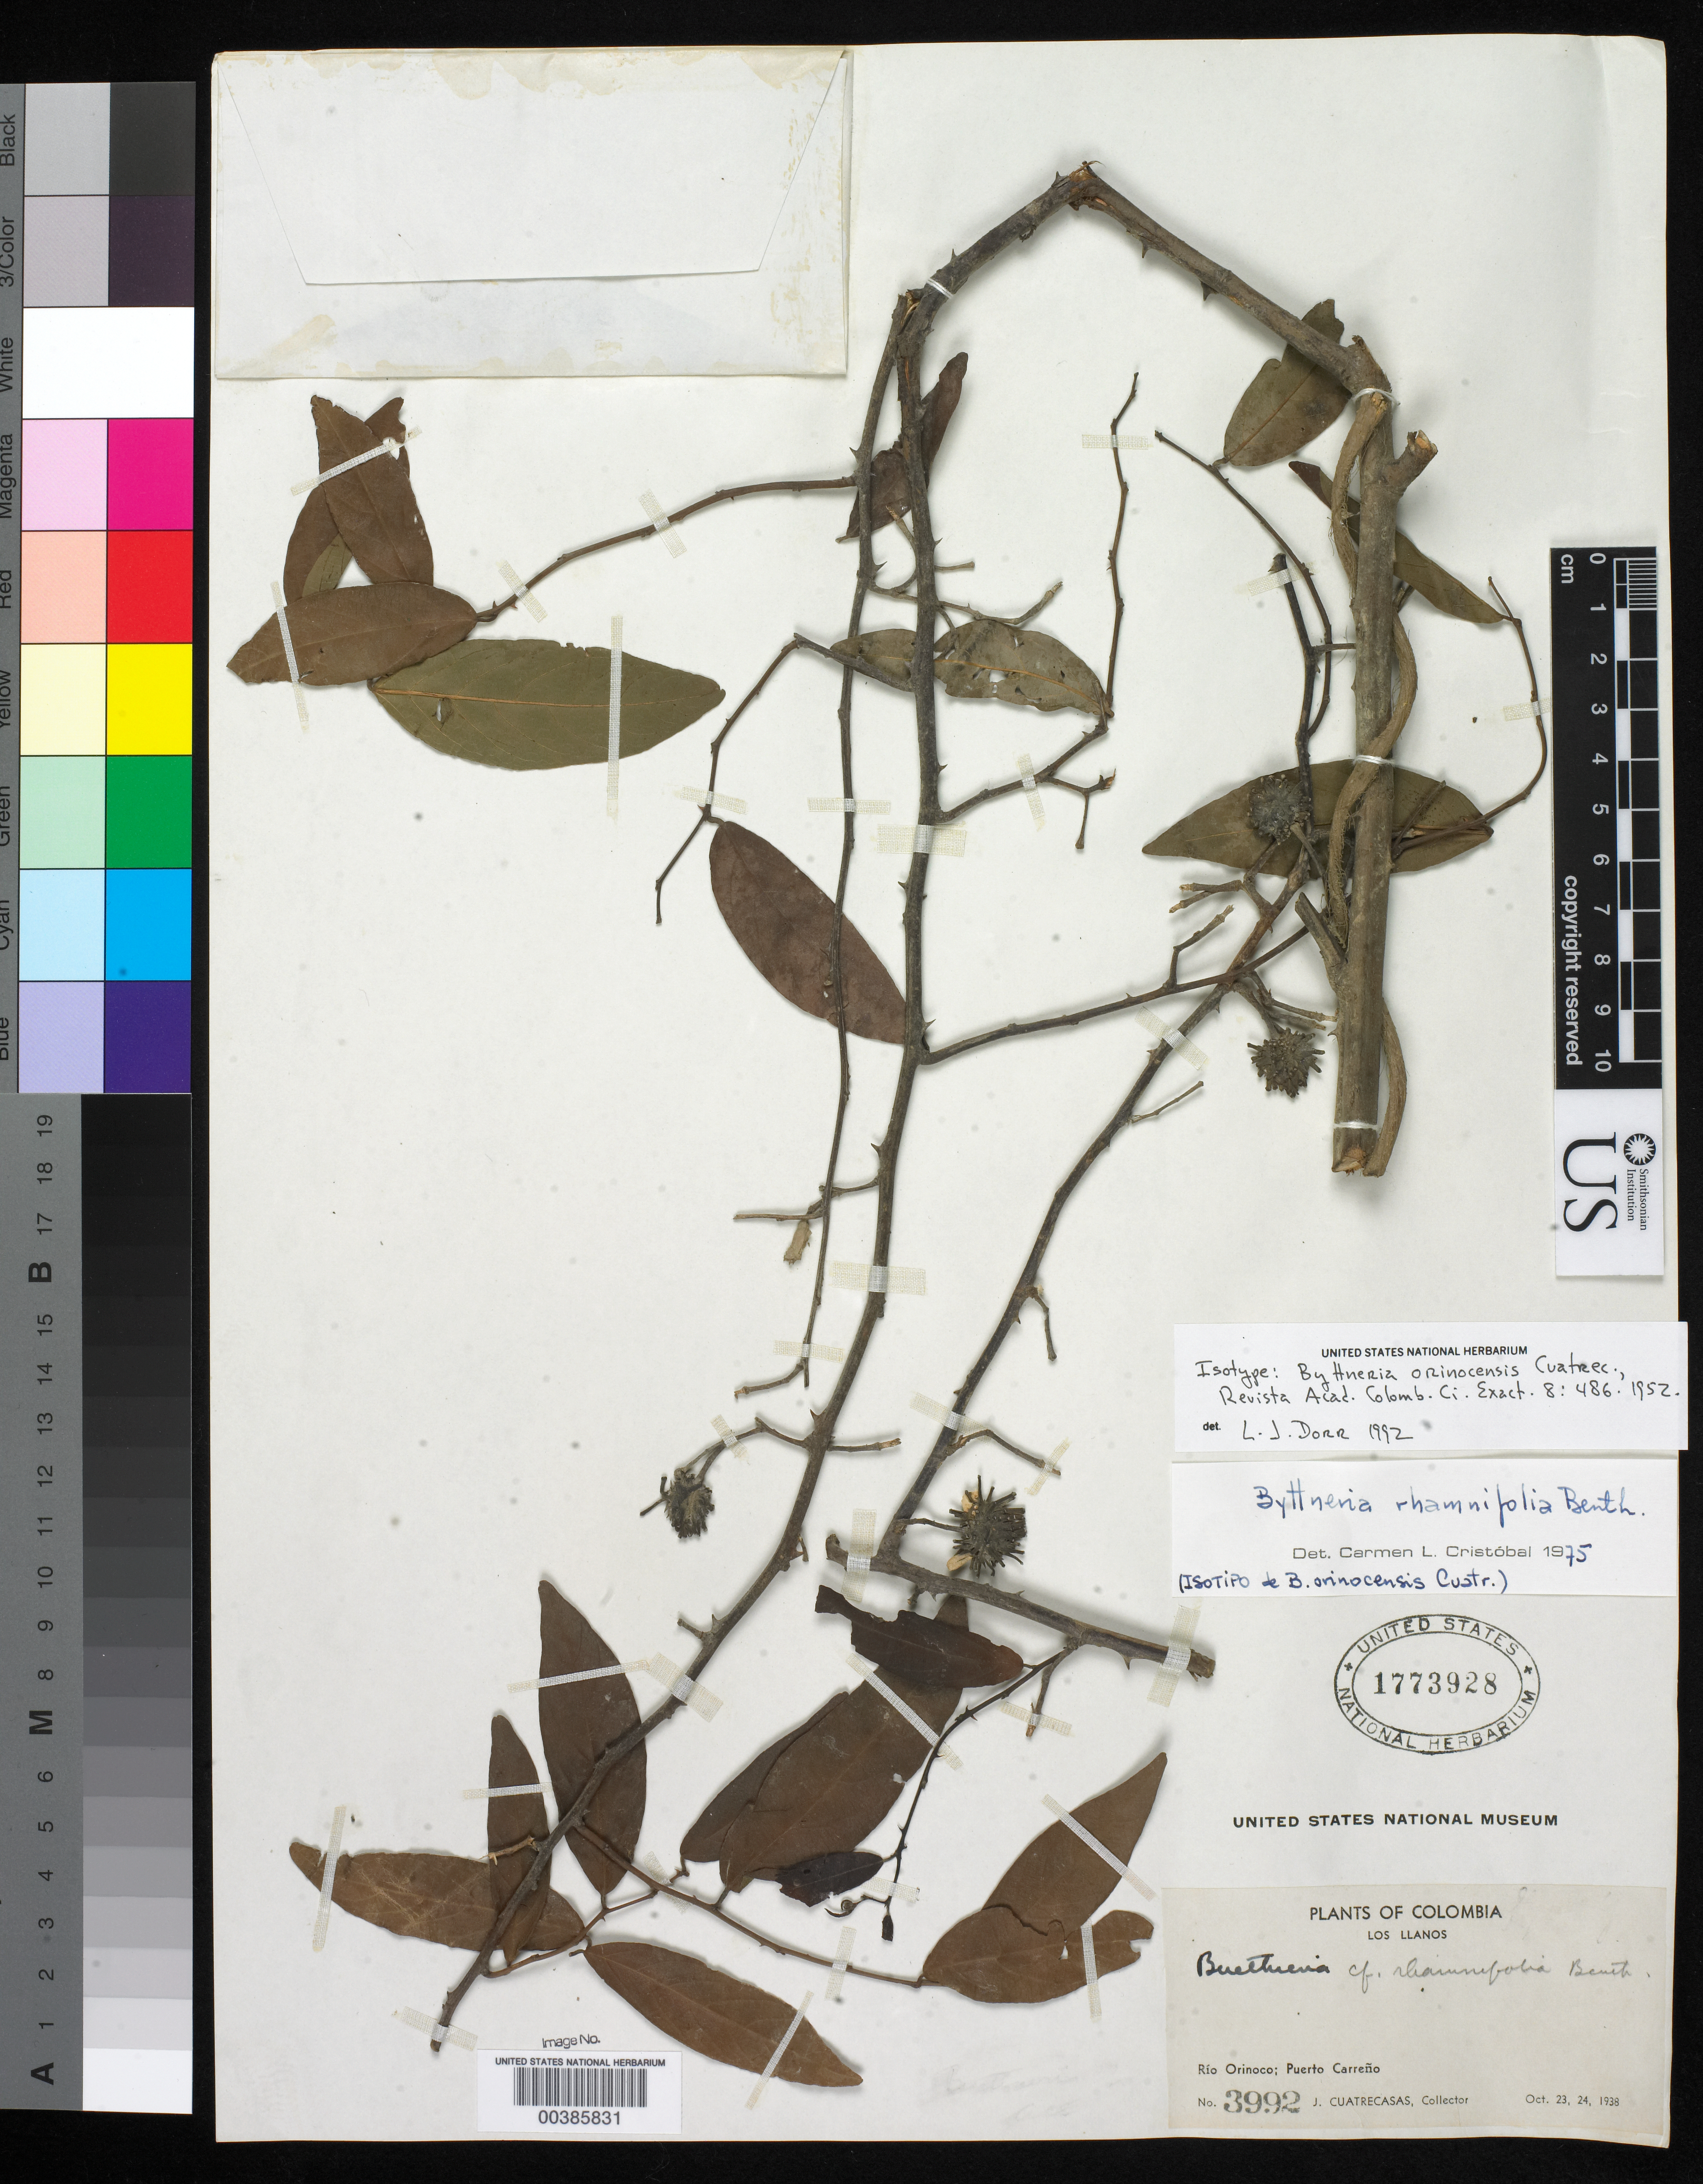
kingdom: Plantae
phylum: Tracheophyta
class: Magnoliopsida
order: Malvales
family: Malvaceae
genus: Byttneria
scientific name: Byttneria orinocensis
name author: Cuatrec.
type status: Isotype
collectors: J. Cuatrecasas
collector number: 3992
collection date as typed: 23 Oct 1938 to 24 Oct 1938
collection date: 1938-10-23/1938-10-24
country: Colombia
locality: Los Llanos, Rio Orinoco, Puerto Carreno.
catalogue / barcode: US 1773928